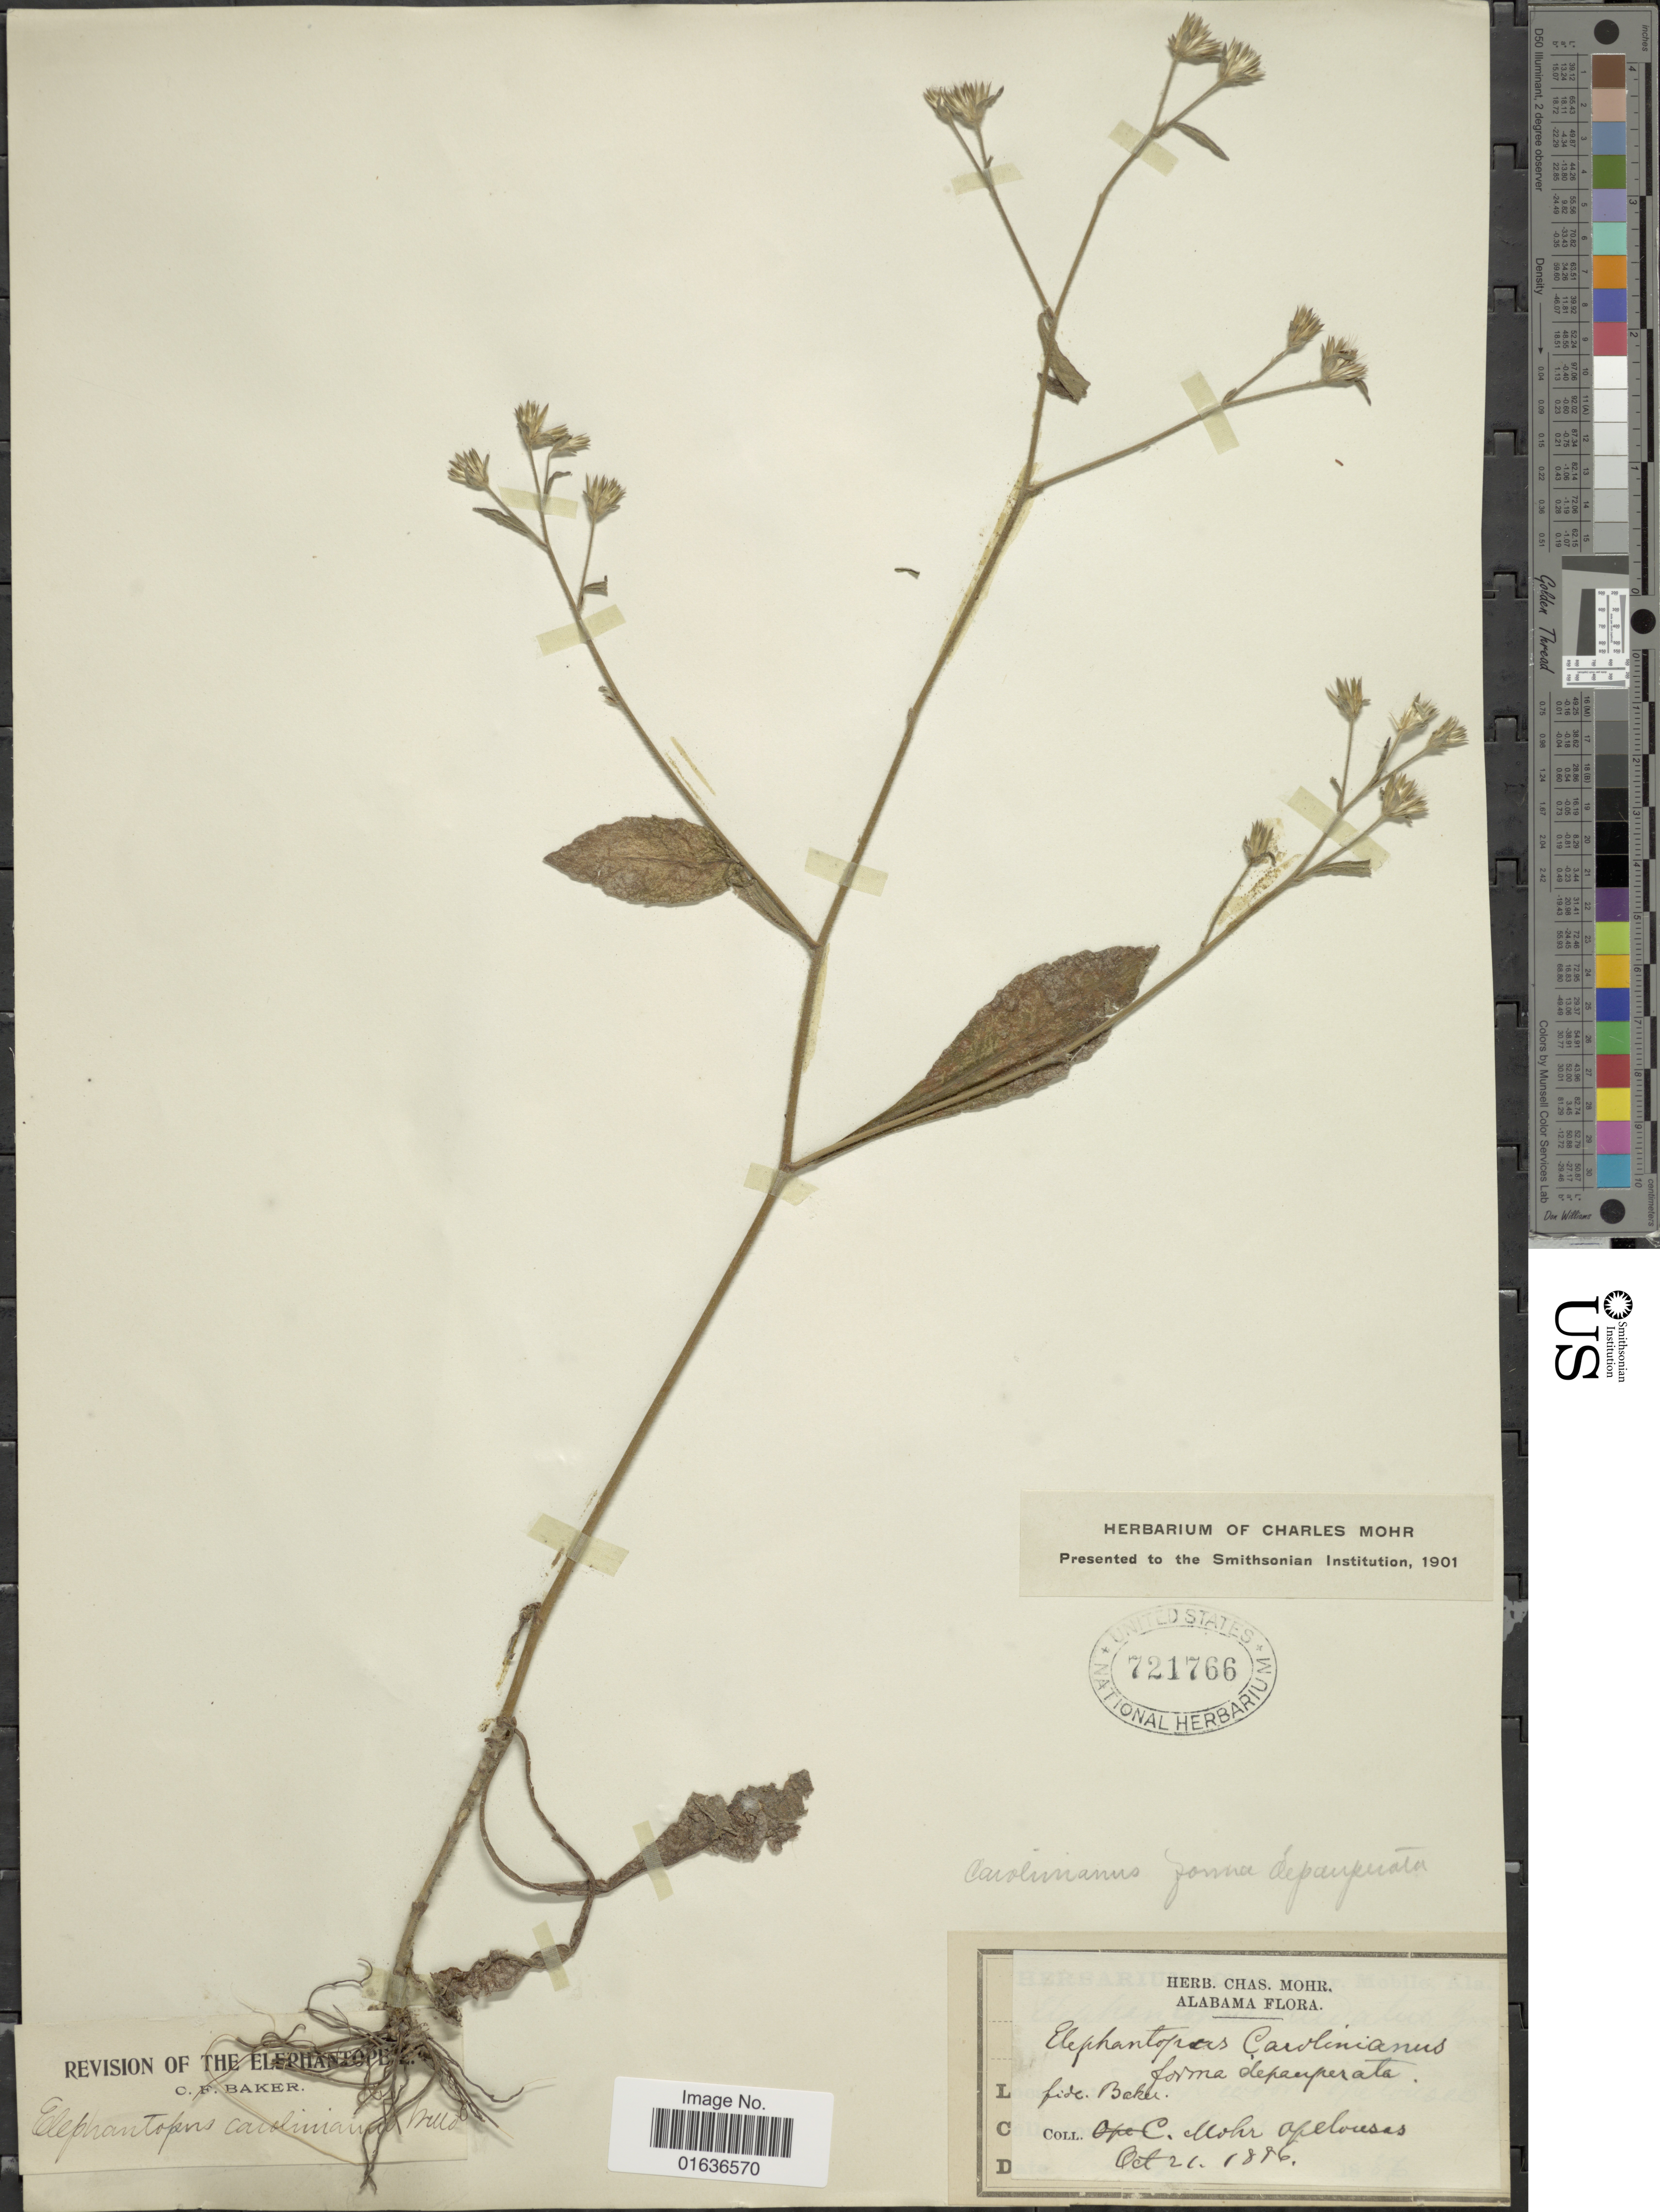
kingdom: Plantae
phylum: Tracheophyta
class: Magnoliopsida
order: Asterales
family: Asteraceae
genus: Elephantopus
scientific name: Elephantopus carolinianus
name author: Raeusch.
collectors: Mohr, C. T. (herbarium)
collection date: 1886-10-21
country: United States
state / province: Alabama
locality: Opelousas.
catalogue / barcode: US 721766